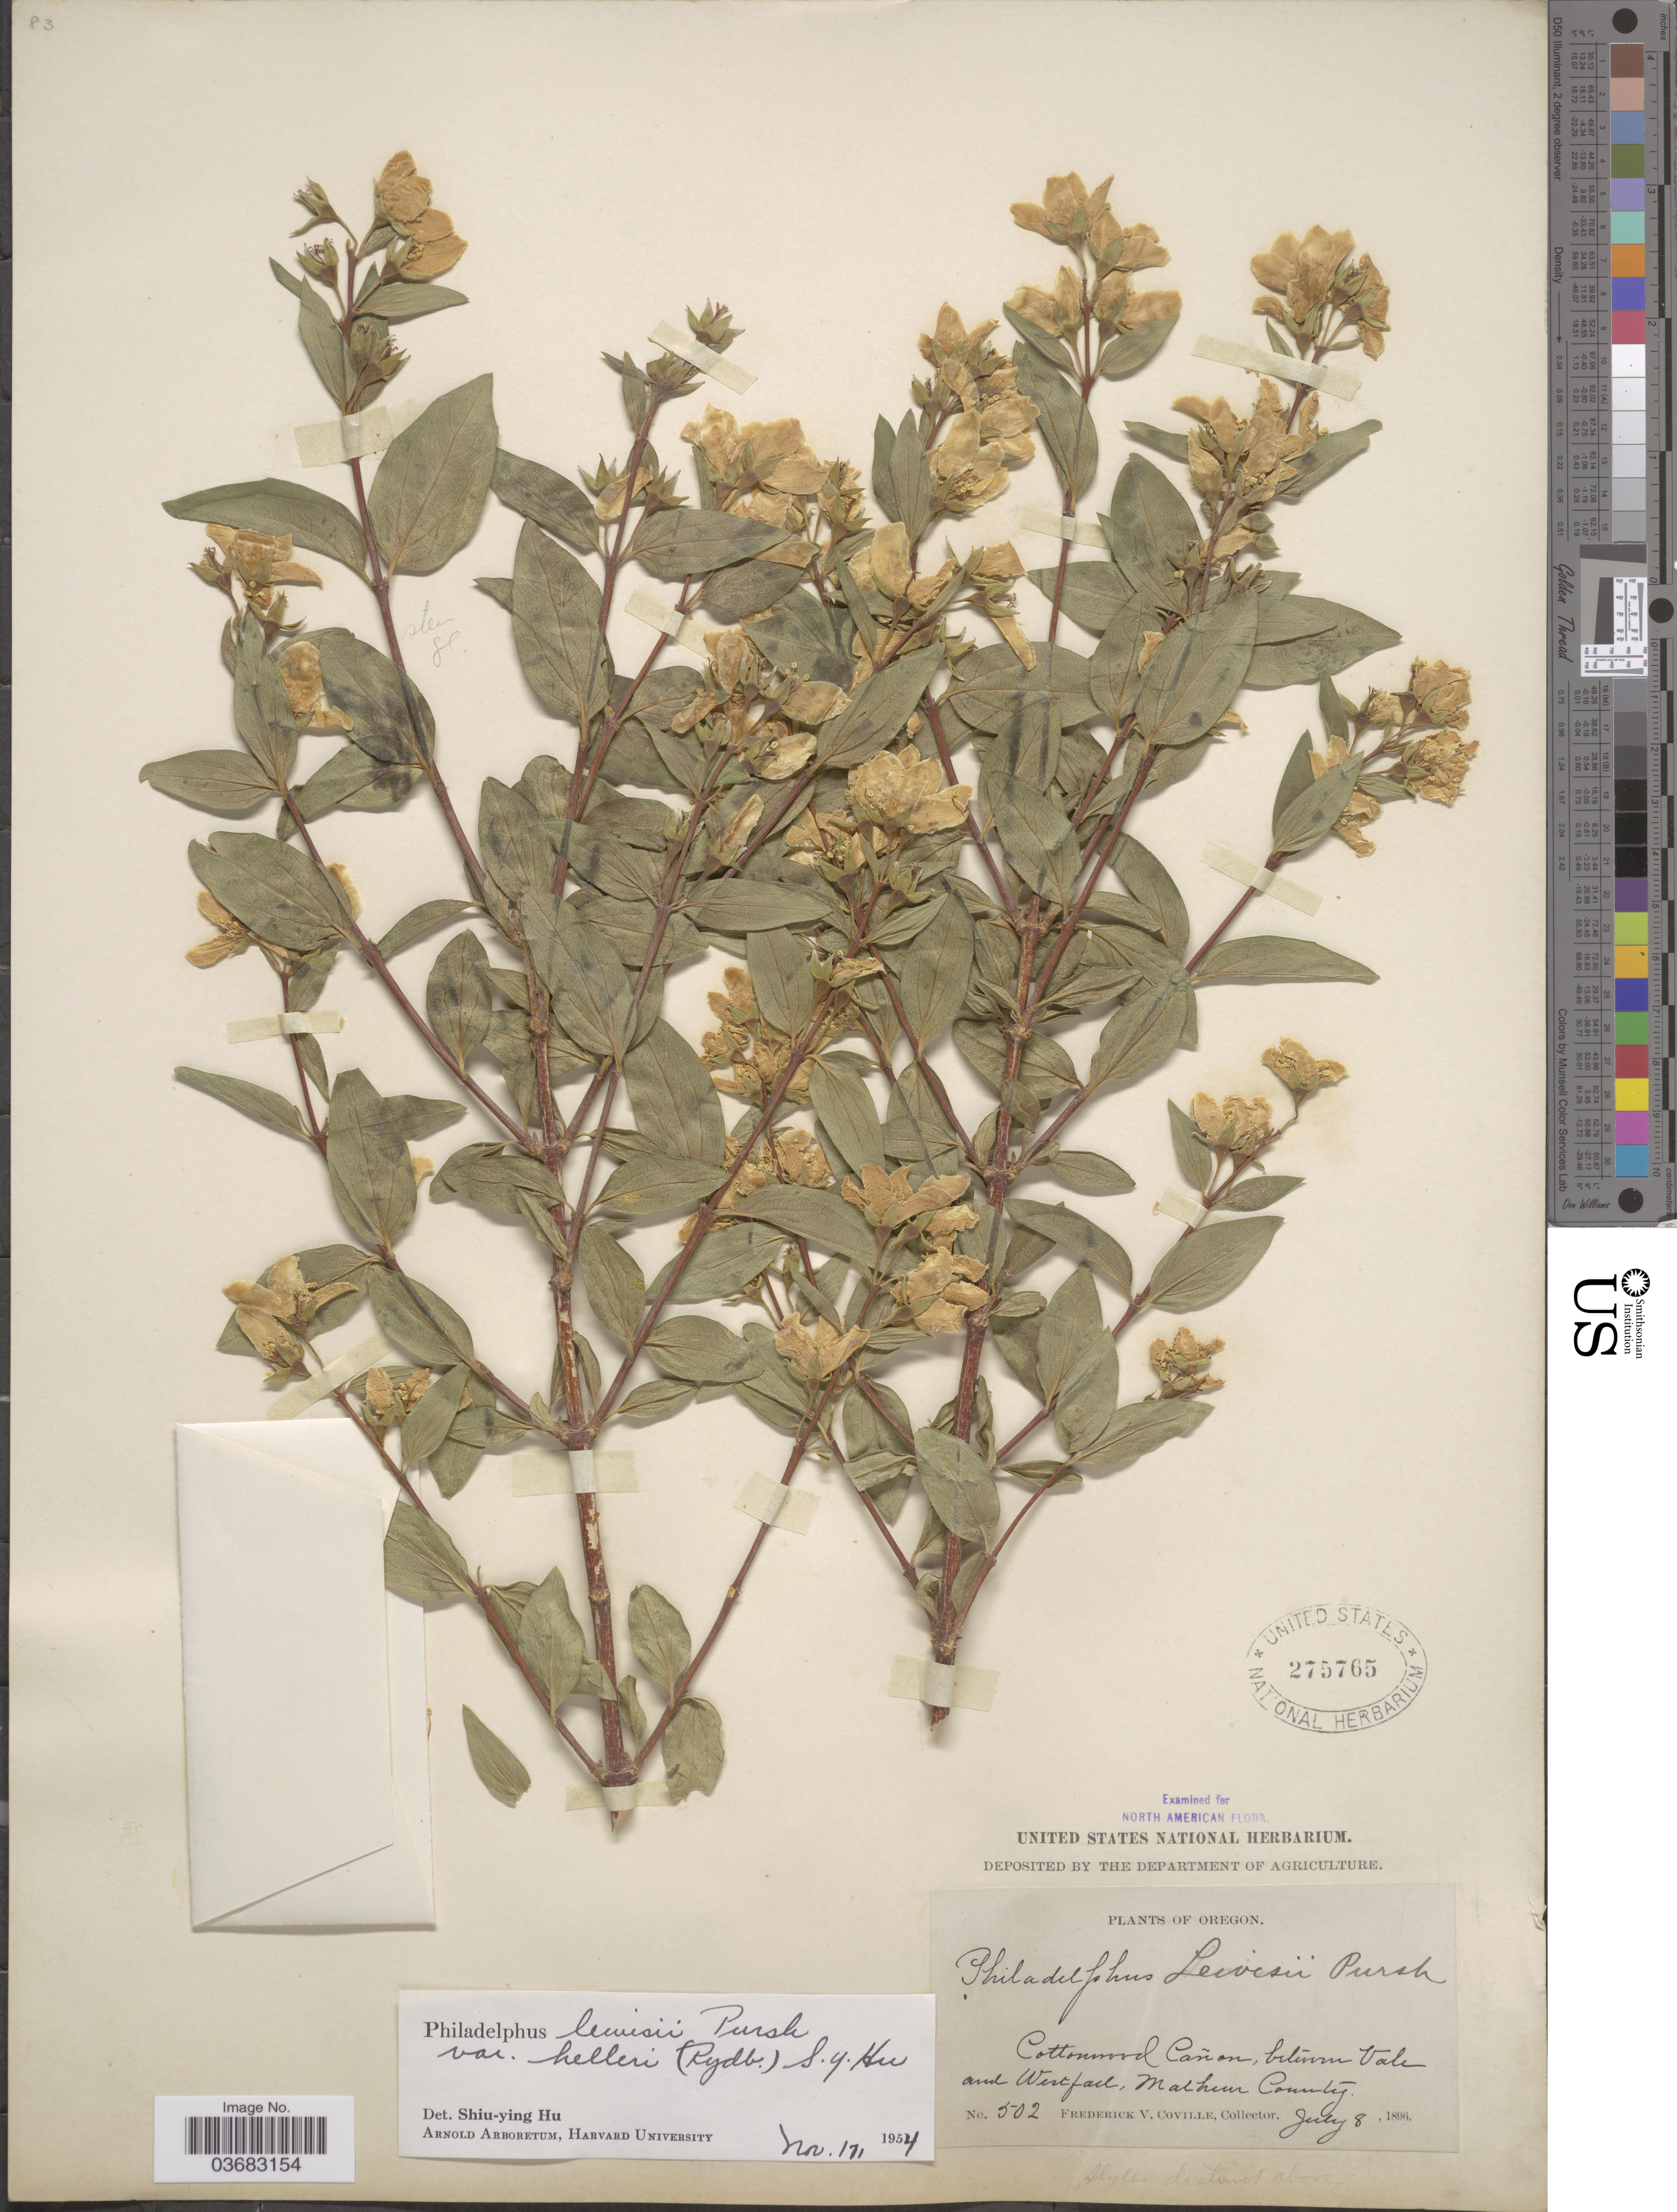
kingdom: Plantae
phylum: Tracheophyta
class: Magnoliopsida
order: Cornales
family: Hydrangeaceae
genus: Philadelphus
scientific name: Philadelphus lewisii var. helleri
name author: (Rydb.) S.Y. Hu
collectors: F. V. Coville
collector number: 502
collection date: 1896-07-08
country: United States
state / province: Oregon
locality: Cottonwood Cañon, between Vale and Westfall, Malheur County.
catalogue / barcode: US 275765